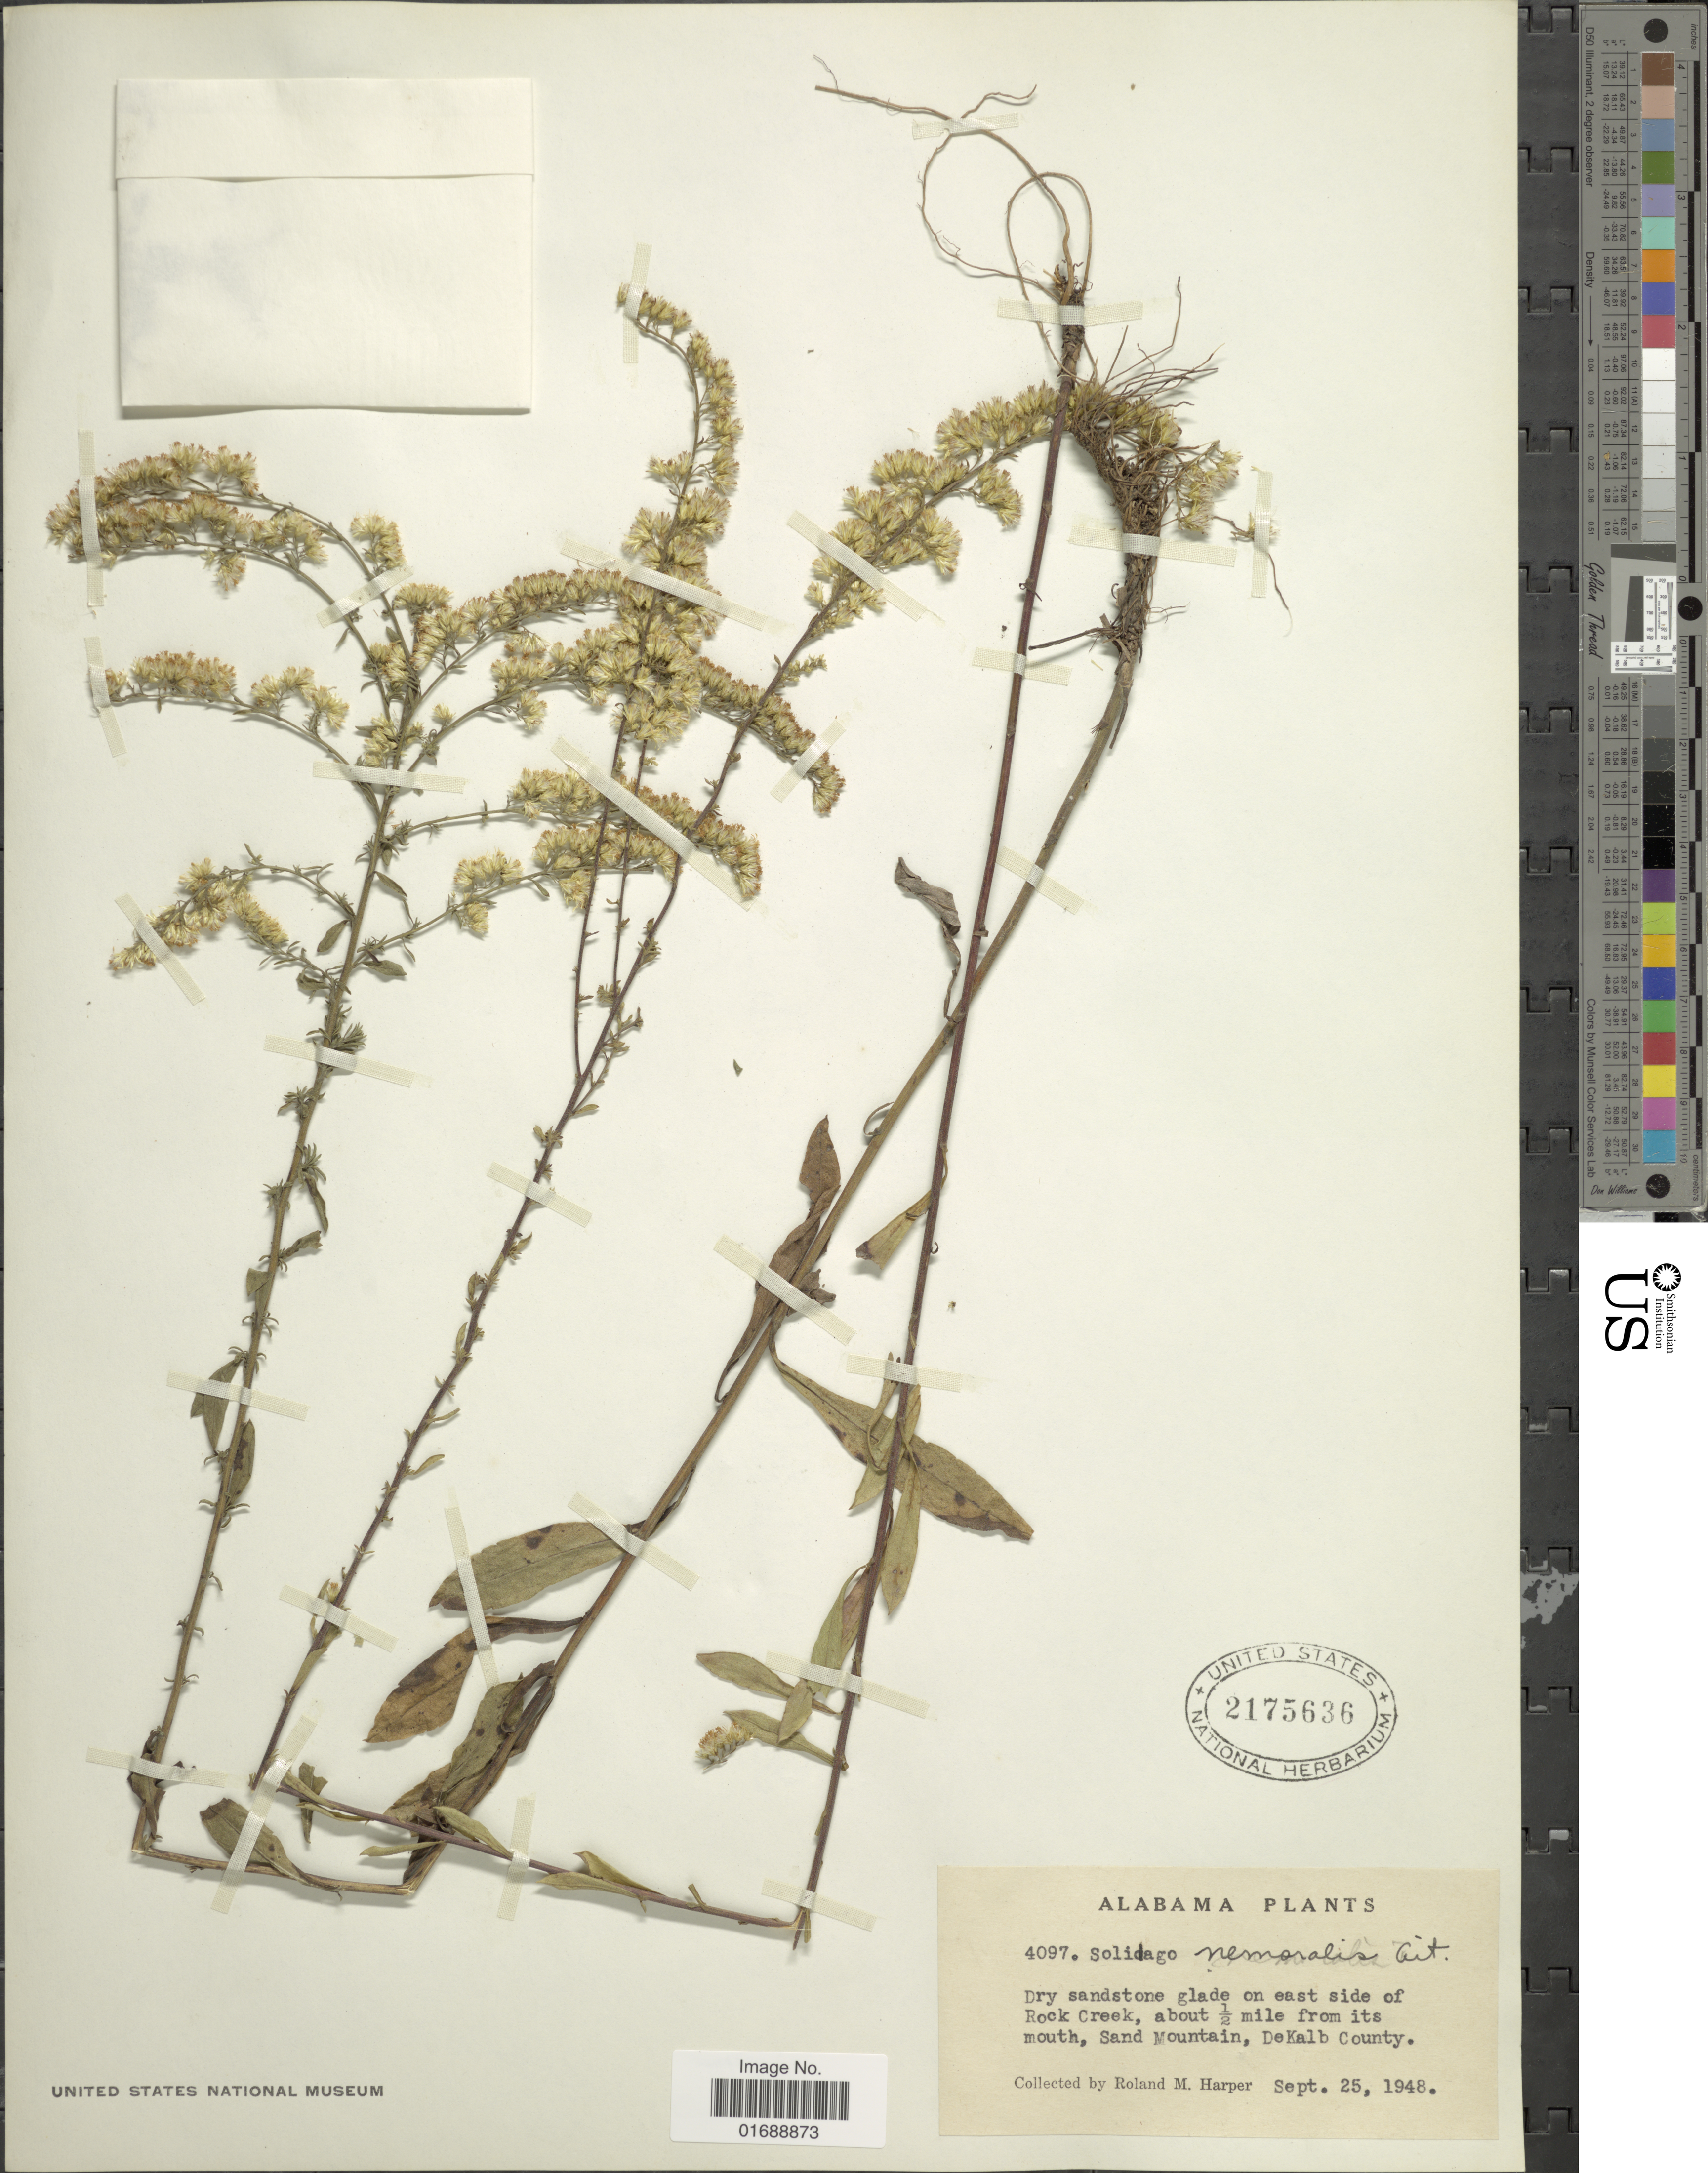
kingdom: Plantae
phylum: Tracheophyta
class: Magnoliopsida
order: Asterales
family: Asteraceae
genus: Solidago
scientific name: Solidago nemoralis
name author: Aiton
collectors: R. M. Harper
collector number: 4097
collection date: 1948-09-25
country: United States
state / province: Alabama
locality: Dry sandstone glade on east side of Rock Creek, about ½ mile from its mouth, Sand Mountain, DeKalb County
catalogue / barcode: US 2175636